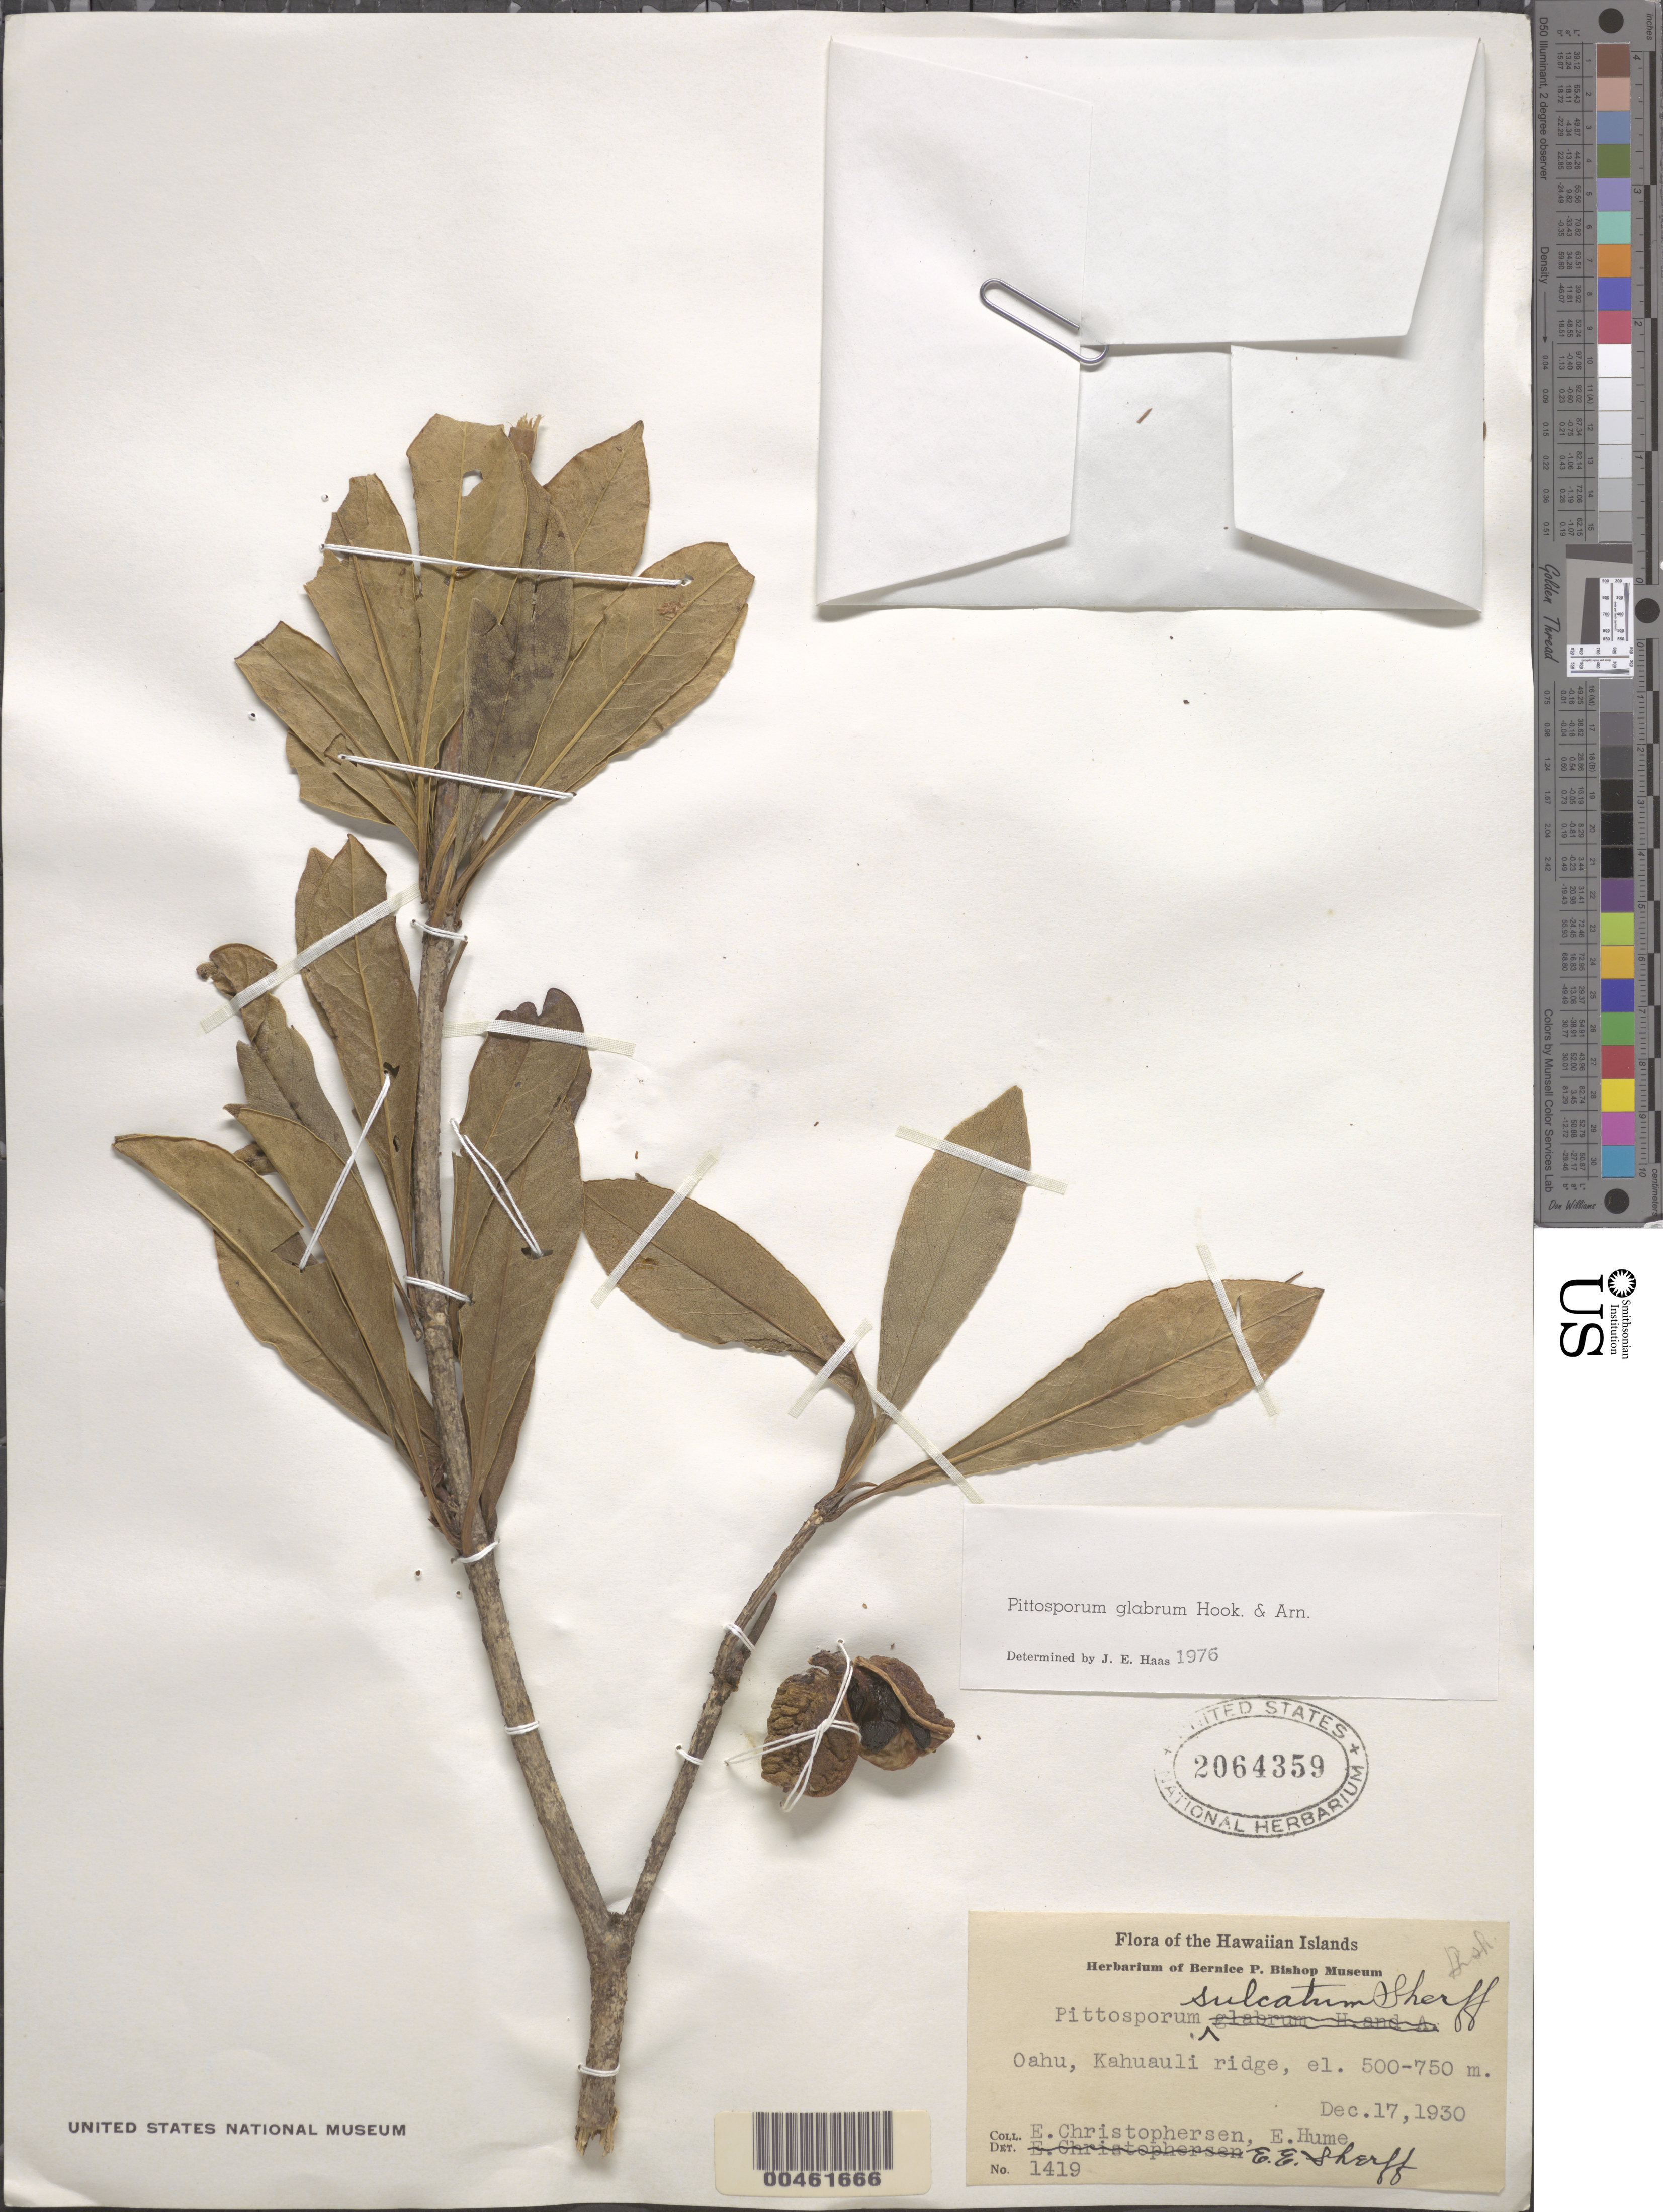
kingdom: Plantae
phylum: Tracheophyta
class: Magnoliopsida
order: Apiales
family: Pittosporaceae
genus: Pittosporum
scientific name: Pittosporum glabrum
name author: Hook. & Arn.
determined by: Haas, J. E.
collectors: E. Christophersen & E. Hume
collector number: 1419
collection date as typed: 17 Dec 1930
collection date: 1930-12-17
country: United States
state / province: Hawaii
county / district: Honolulu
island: Oahu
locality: Kahuauli ridge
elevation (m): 500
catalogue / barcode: US 2064359